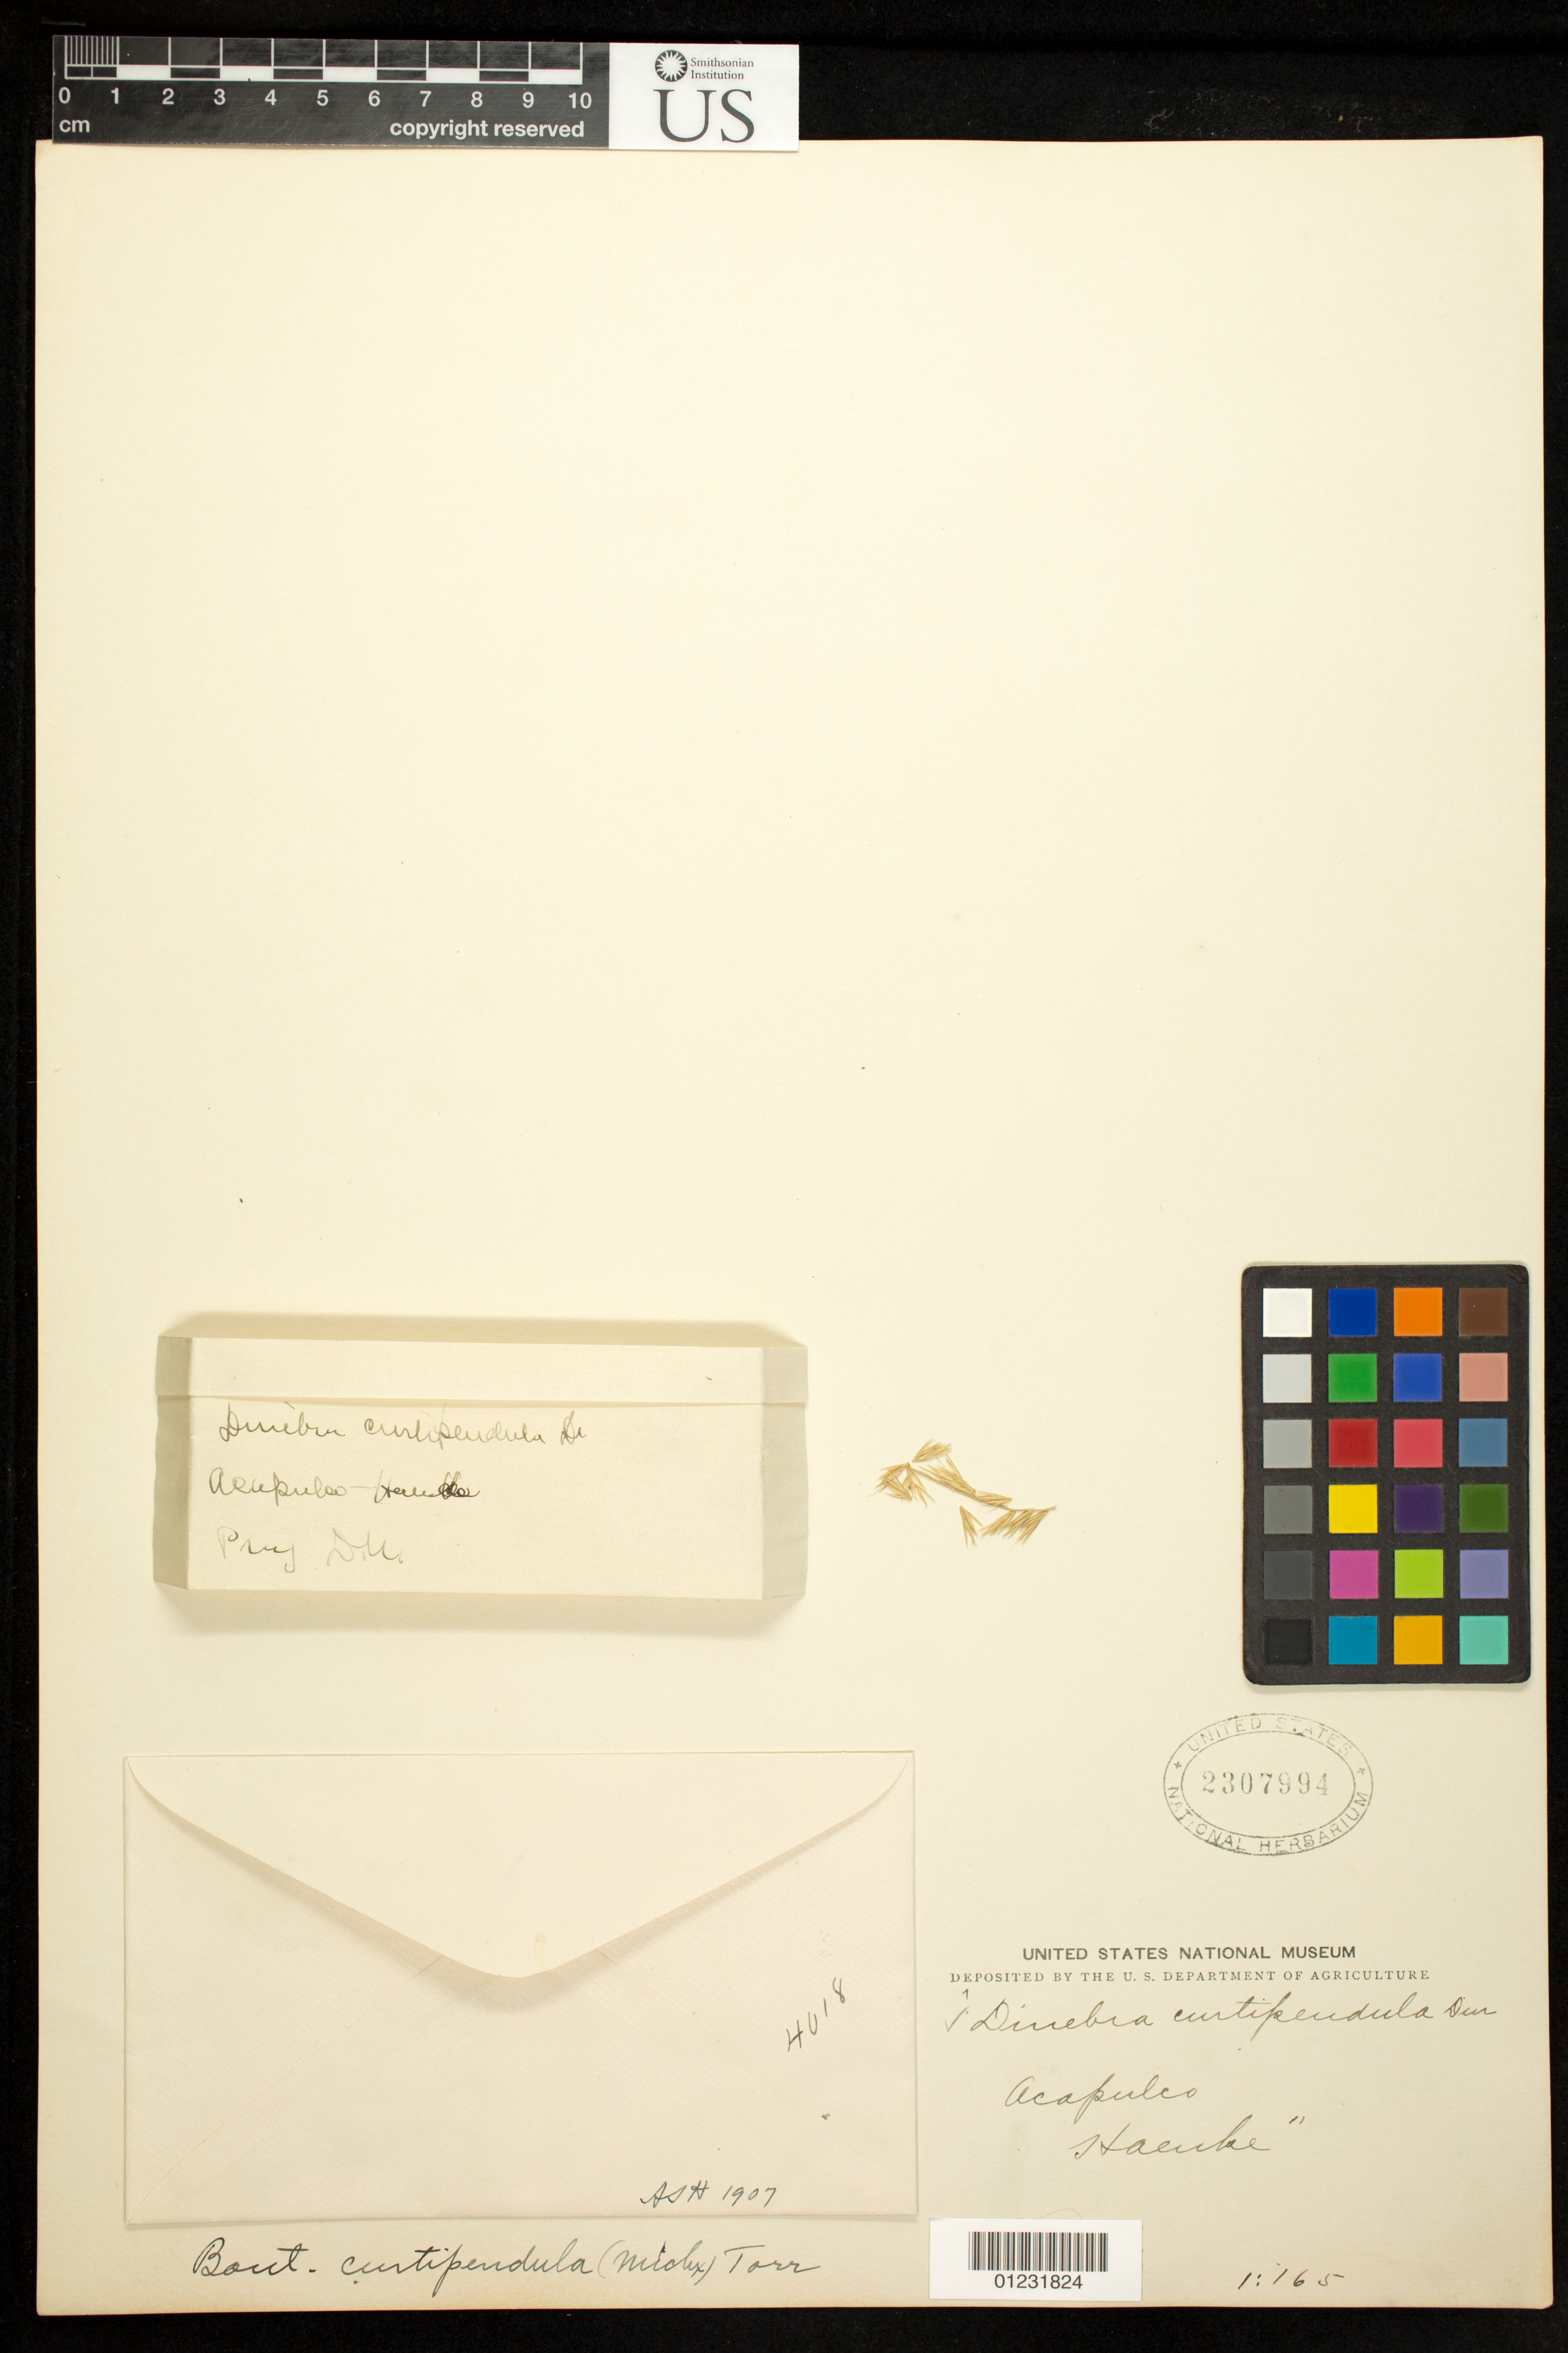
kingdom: Plantae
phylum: Tracheophyta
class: Liliopsida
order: Poales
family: Poaceae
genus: Chloris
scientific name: Chloris curtipendula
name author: Michx.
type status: Type Collection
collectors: T. Haenke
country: Mexico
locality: Acapulco.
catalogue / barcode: US 2307994